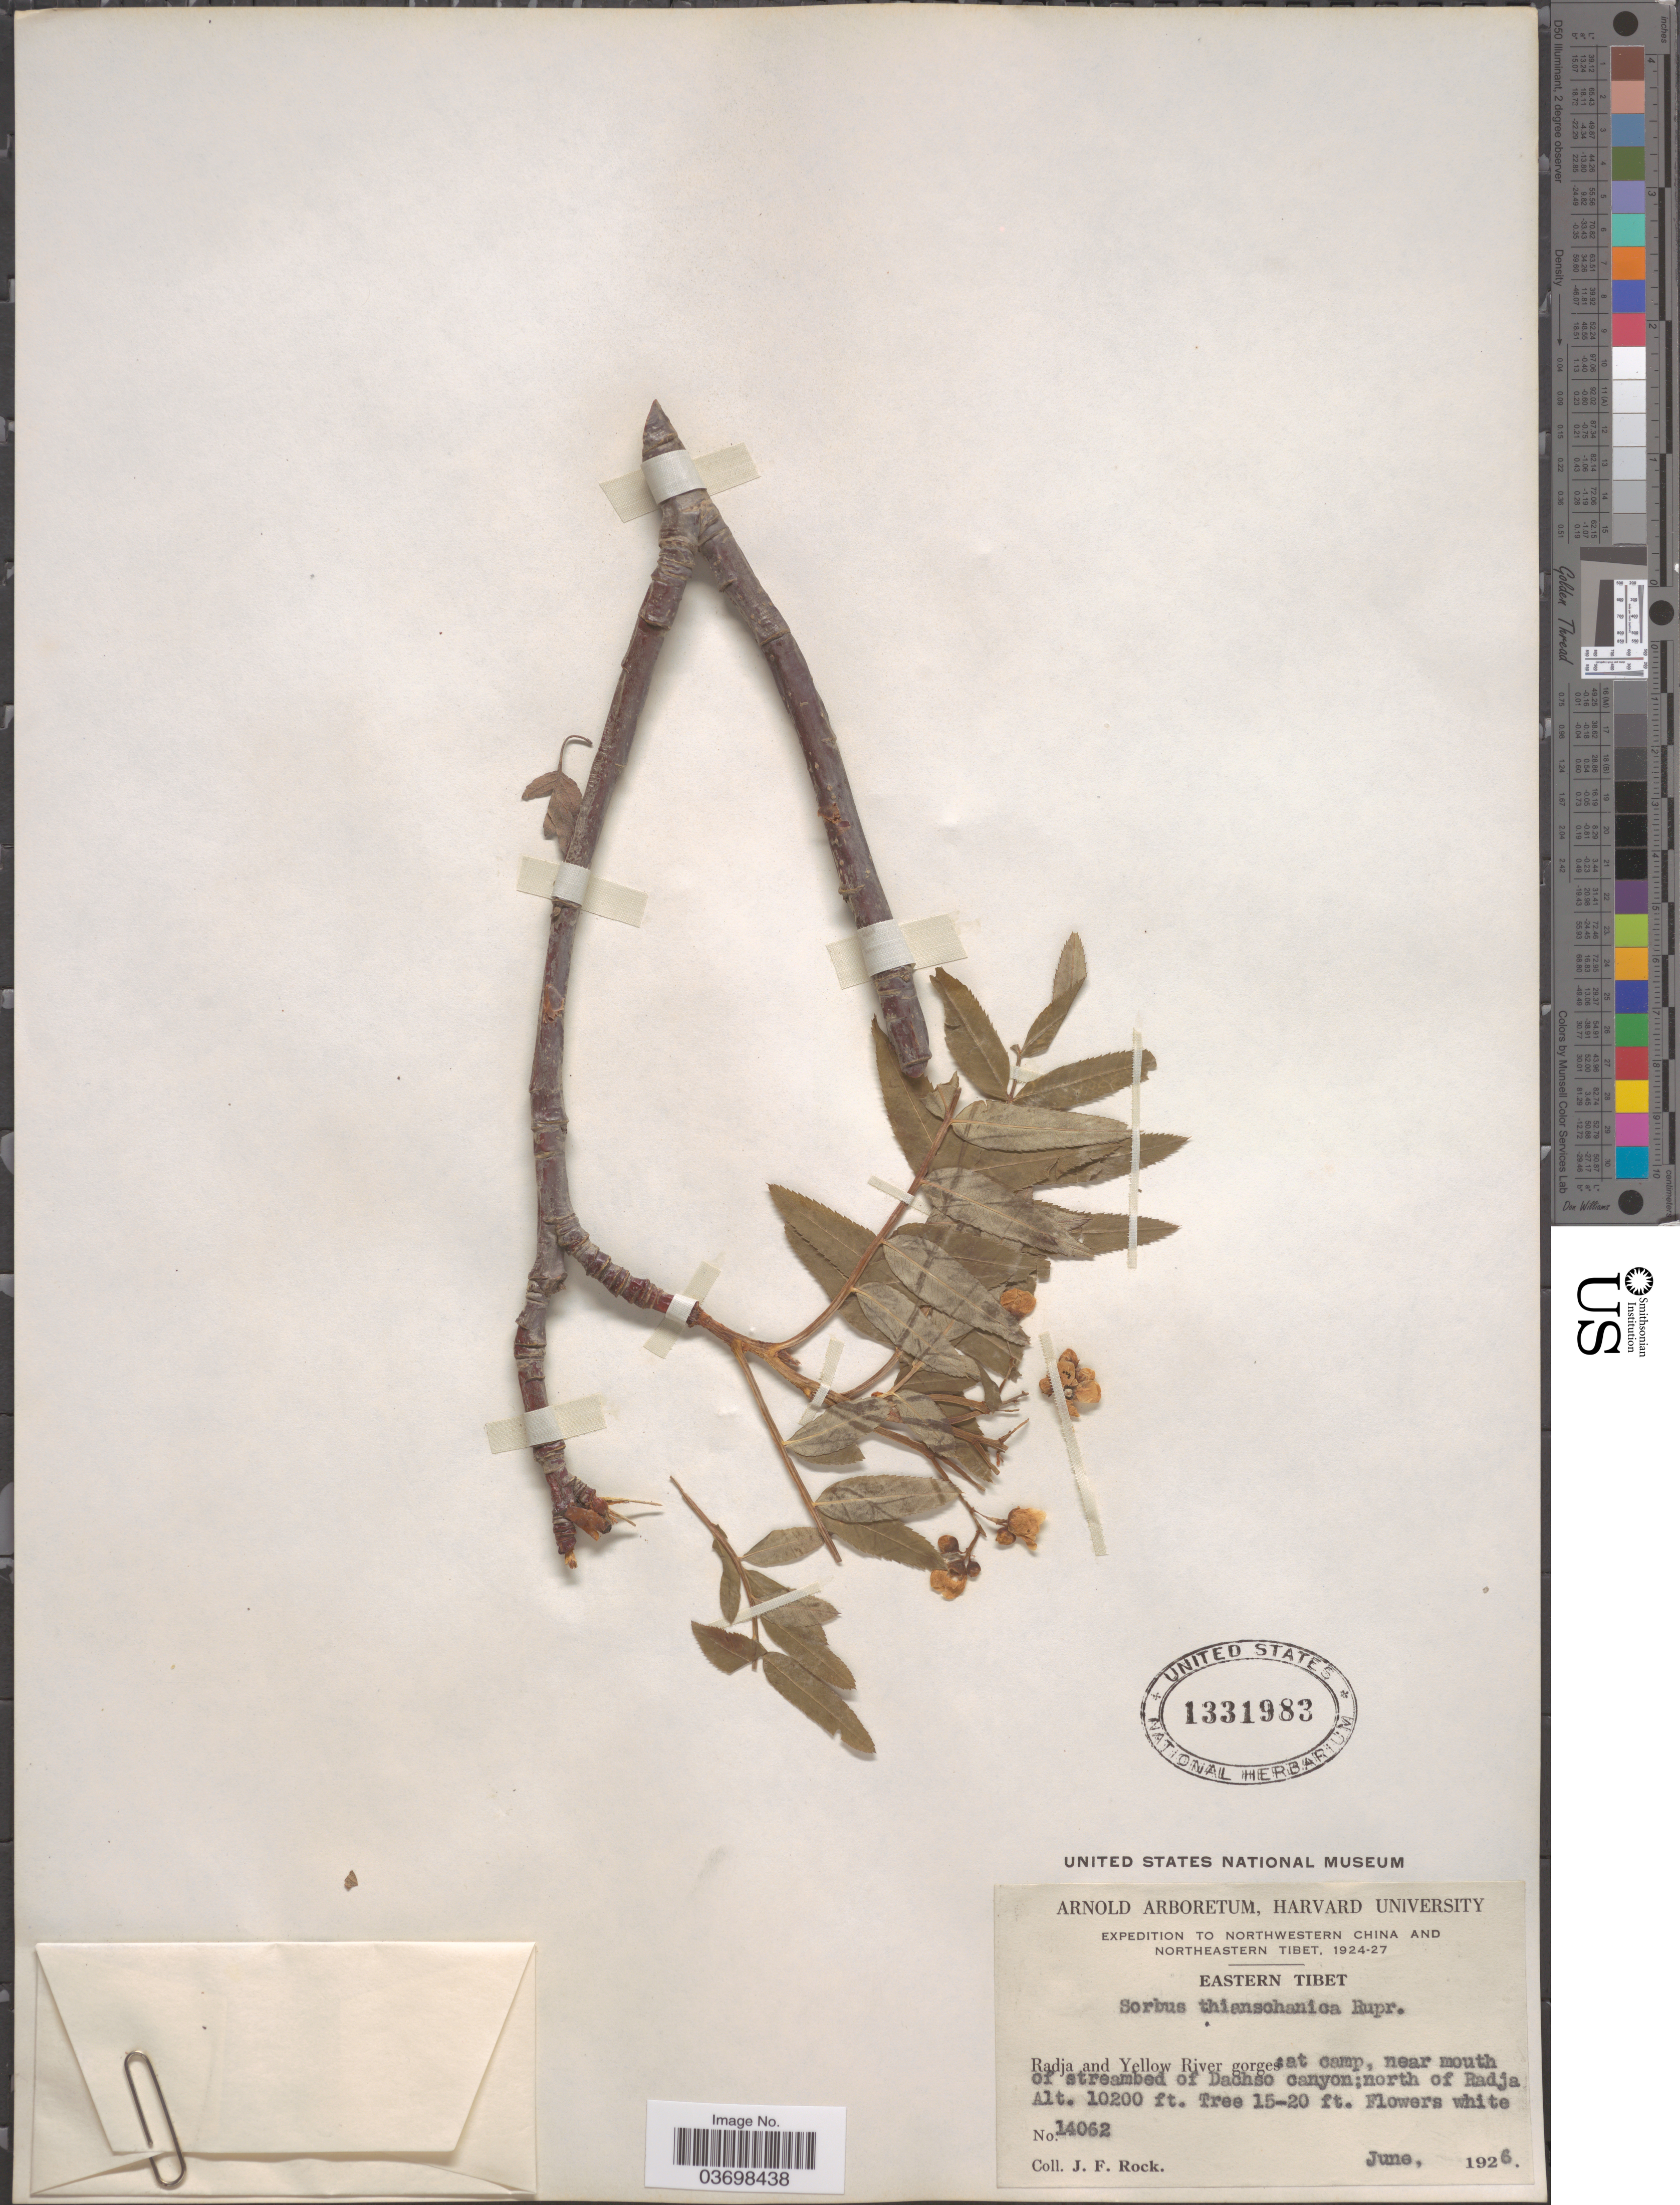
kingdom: Plantae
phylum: Tracheophyta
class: Magnoliopsida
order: Rosales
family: Rosaceae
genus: Sorbus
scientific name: Sorbus tianshanica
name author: Rupr.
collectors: J. Rock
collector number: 14062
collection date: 1926-06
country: China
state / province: Xizang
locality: Eastern Tibet. Radja and Yellow River gorges: at camp, near mouth of streambed of Dachso canyon; north of Radja.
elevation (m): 3109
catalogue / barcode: US 1331983